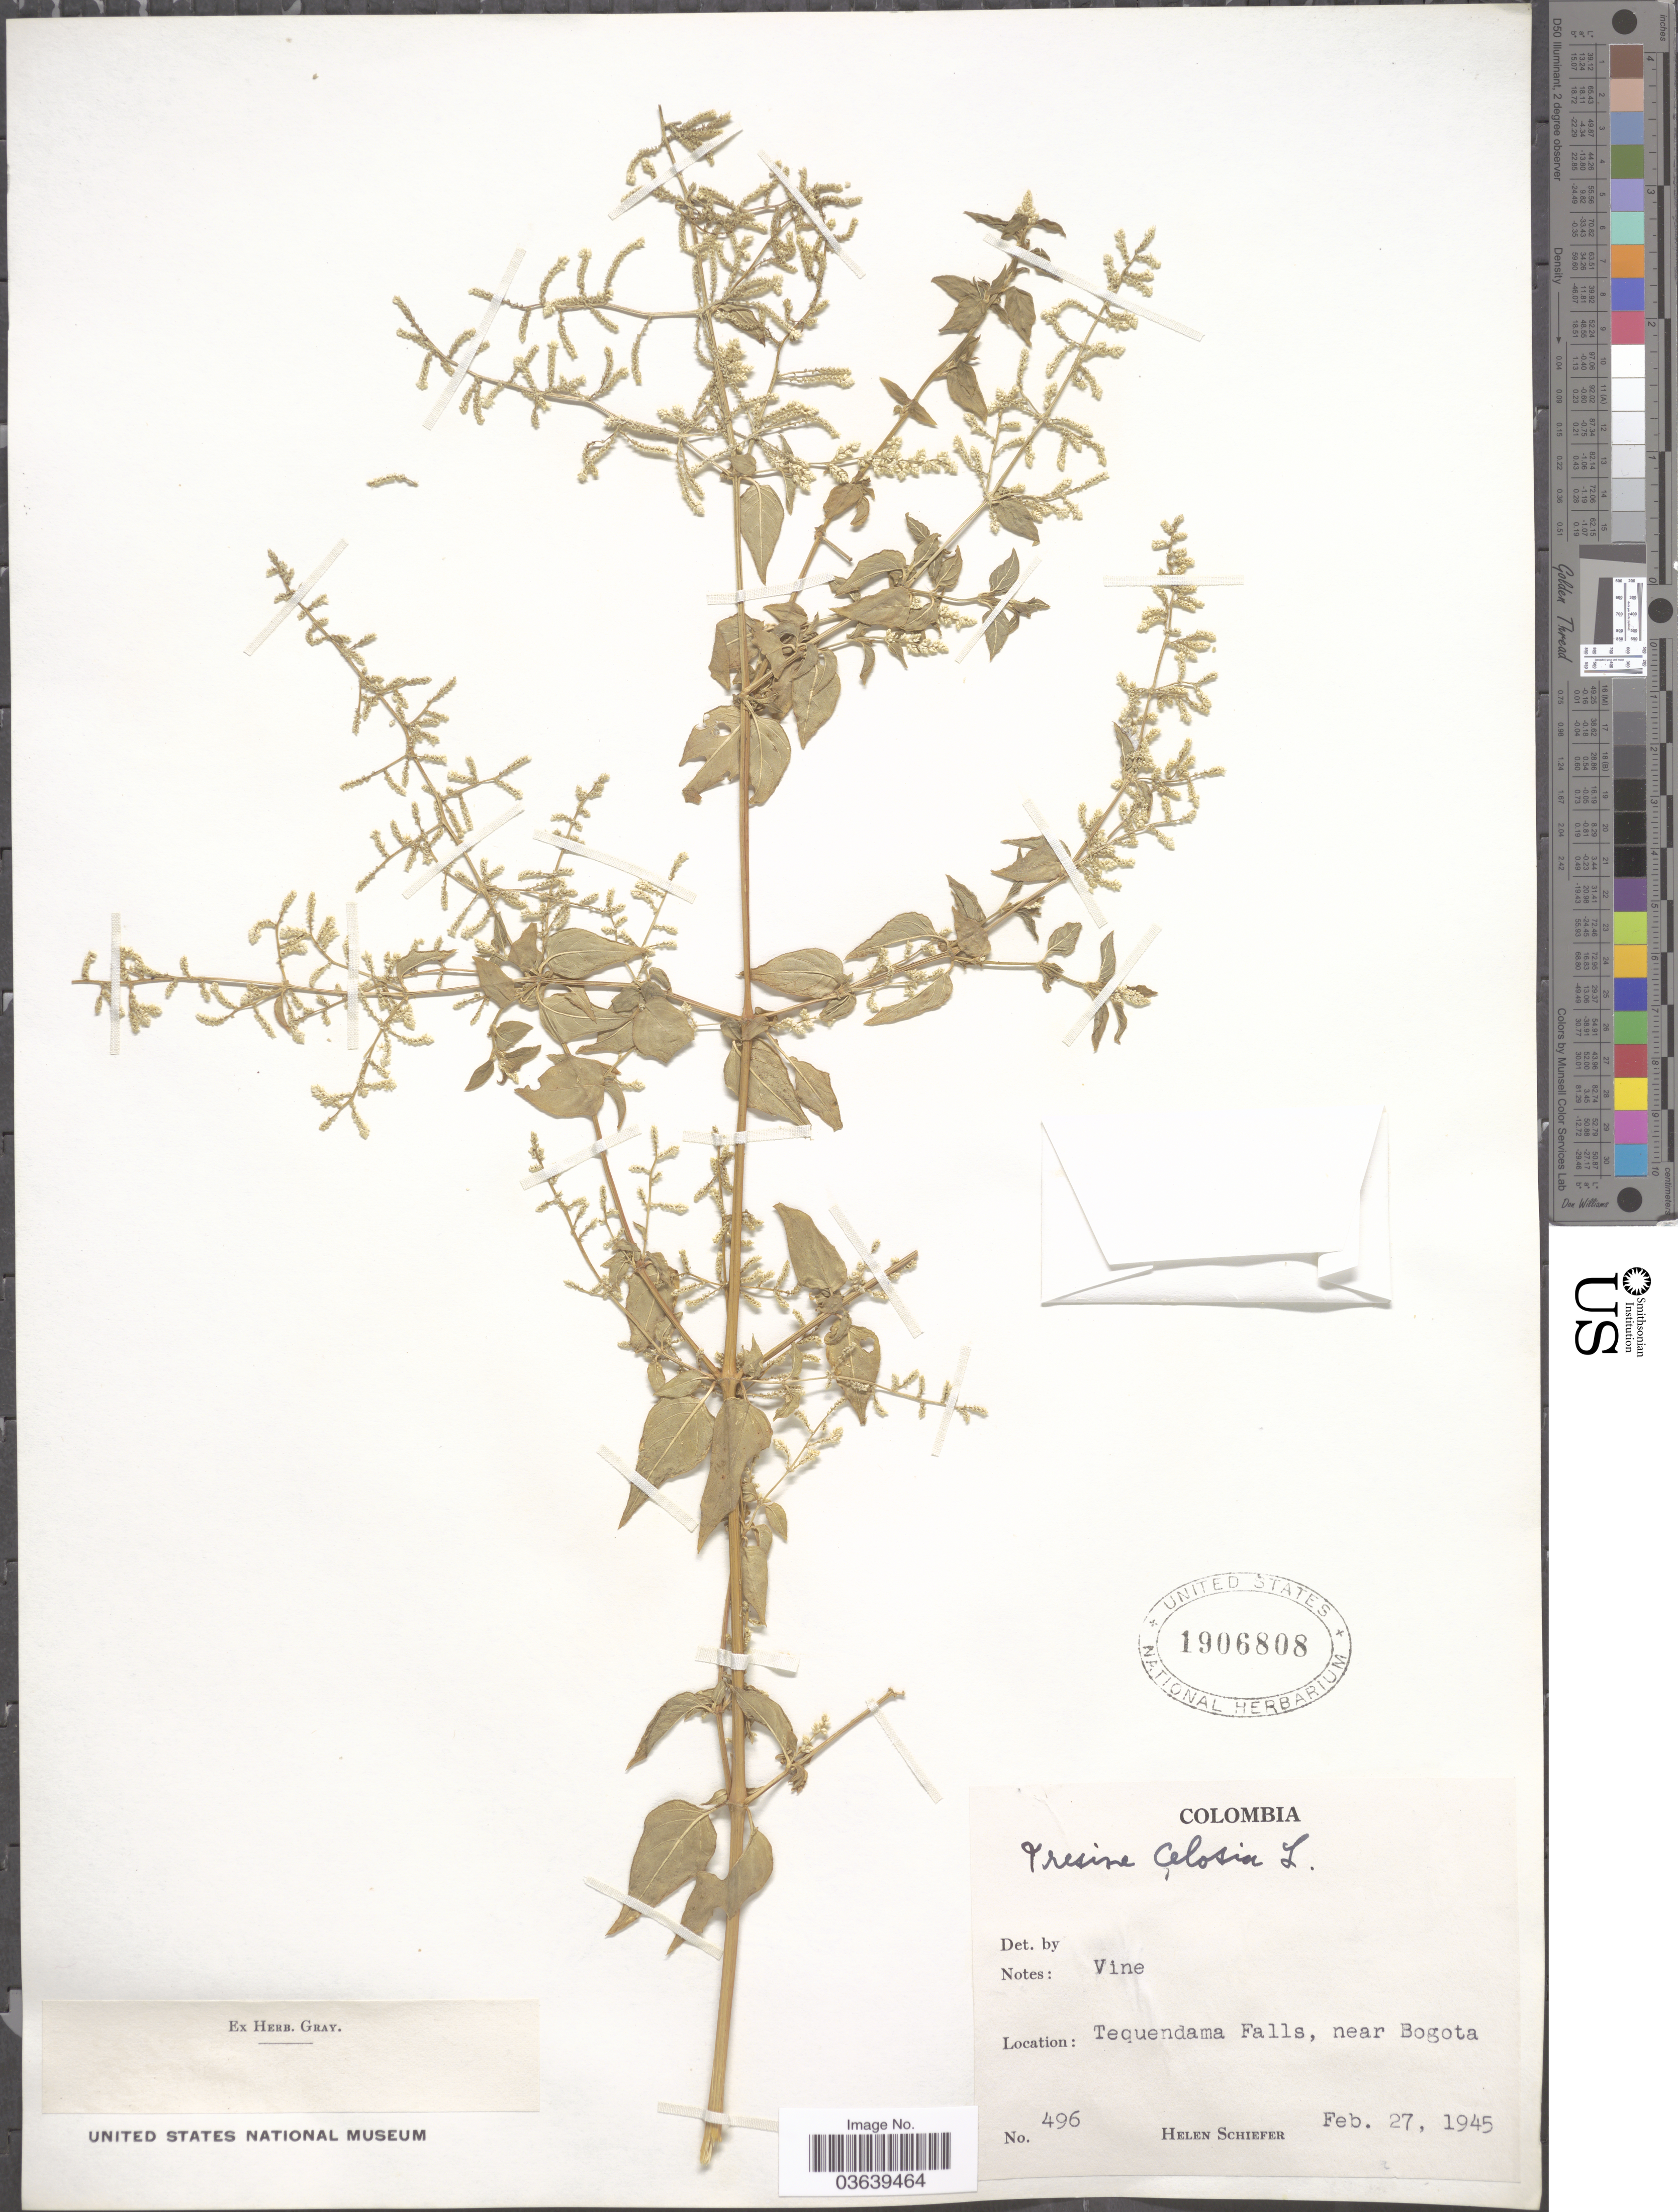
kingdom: Plantae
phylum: Tracheophyta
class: Magnoliopsida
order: Caryophyllales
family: Amaranthaceae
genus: Iresine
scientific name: Iresine diffusa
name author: Humb. & Bonpl. ex Willd.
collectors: H. Schiefer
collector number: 496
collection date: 1945-02-27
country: Colombia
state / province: Bogota D.C.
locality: Tequendama Falls, near Bogota.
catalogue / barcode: US 1906808